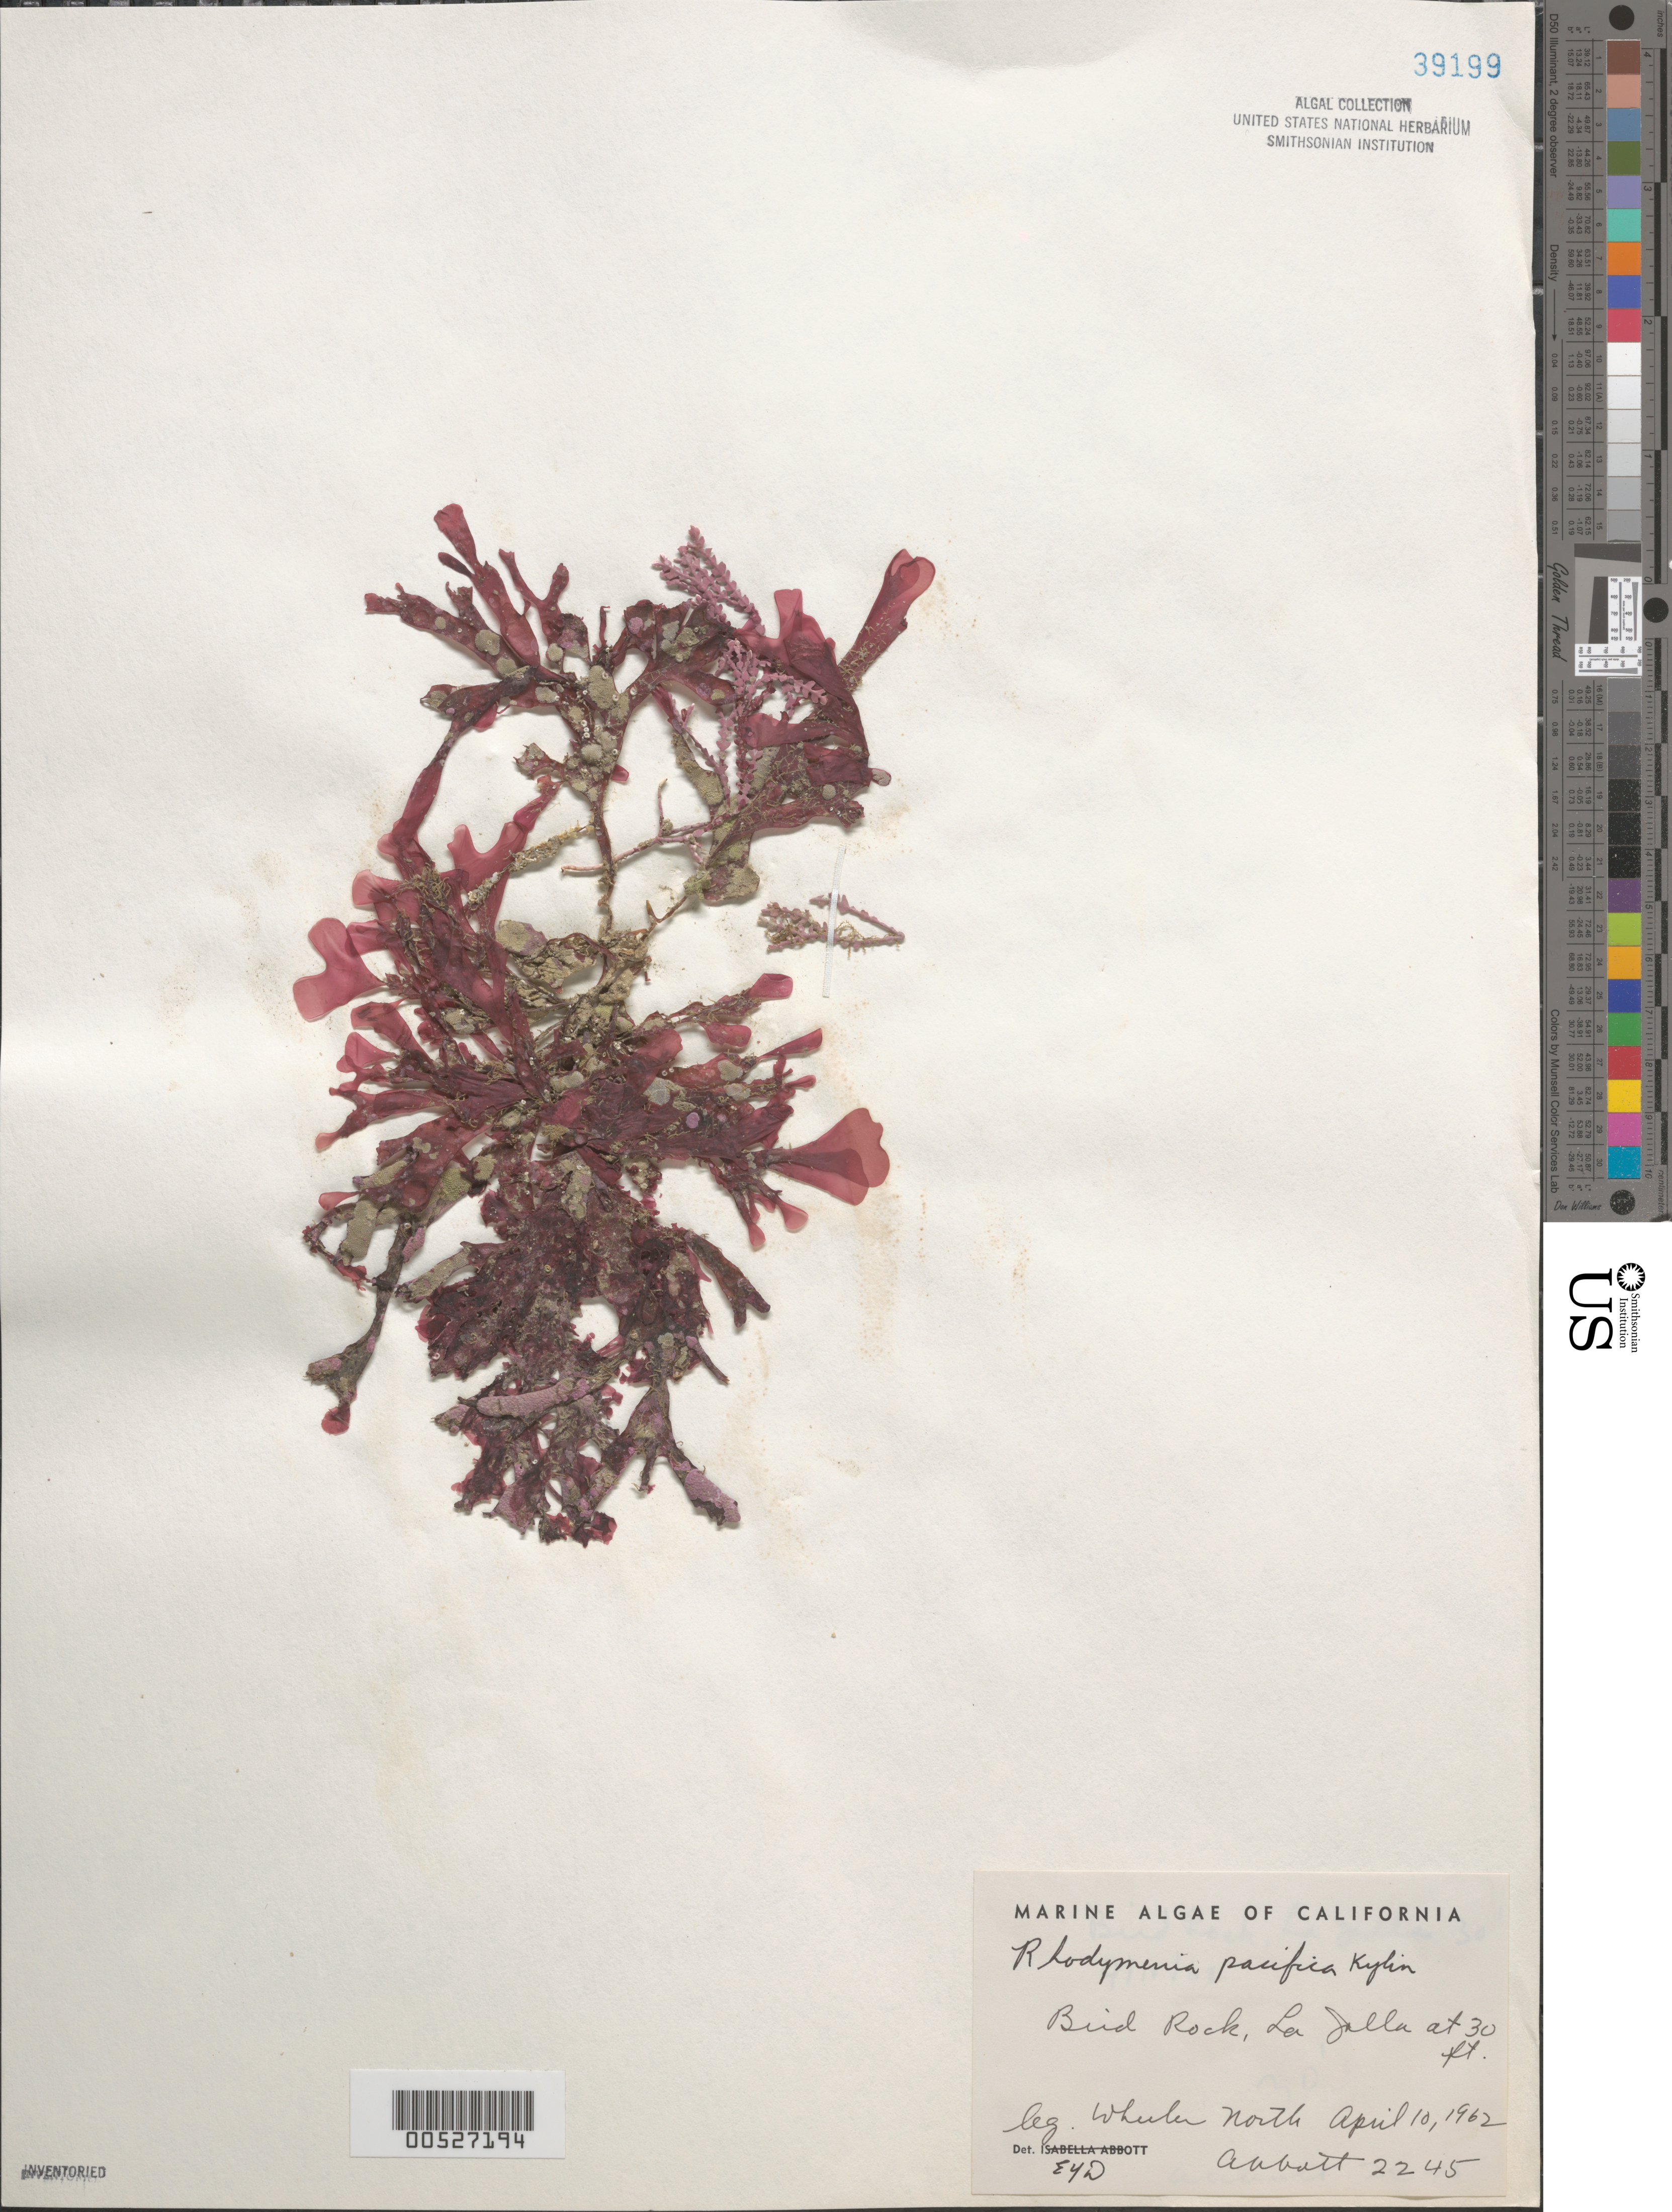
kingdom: Plantae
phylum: Rhodophyta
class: Florideophyceae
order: Rhodymeniales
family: Rhodymeniaceae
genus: Rhodymenia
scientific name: Rhodymenia pacifica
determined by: Dawson, E. Y.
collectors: W. North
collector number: IAA 2245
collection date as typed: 10 Apr 1962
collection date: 1962-04-10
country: United States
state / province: California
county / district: San Diego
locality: Bird Rock, La Jolla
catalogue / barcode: US 39199